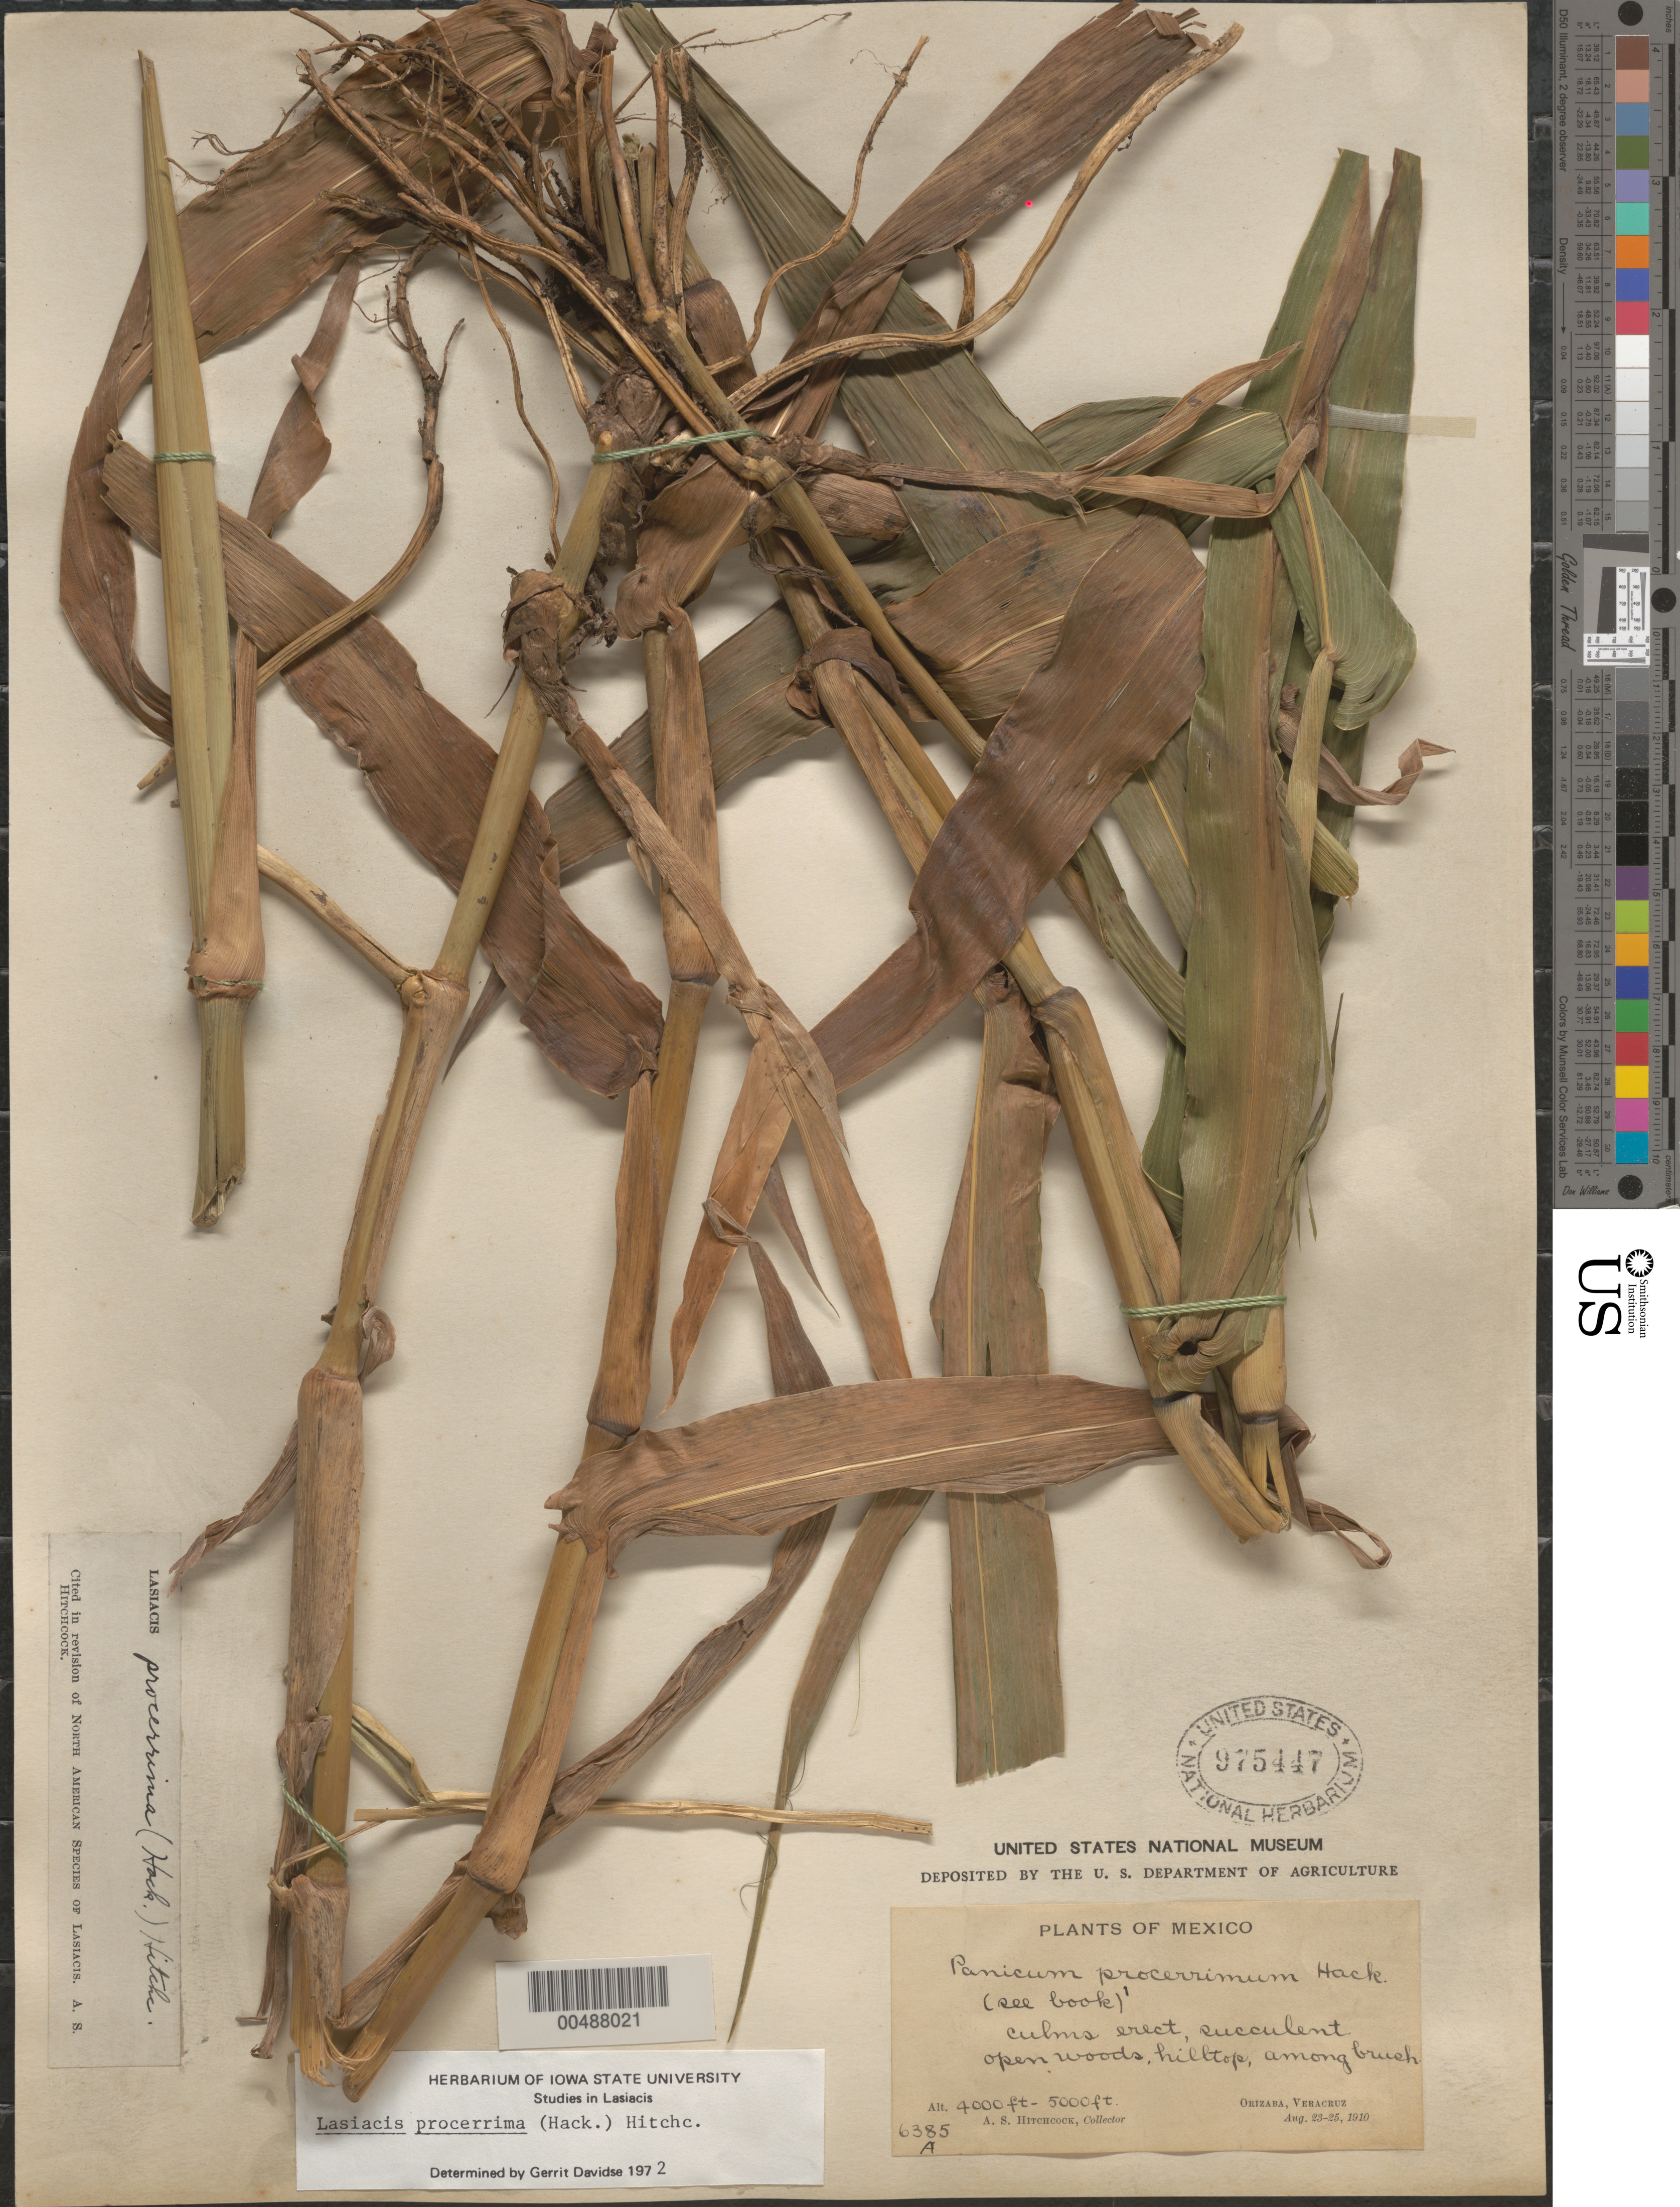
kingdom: Plantae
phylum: Tracheophyta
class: Liliopsida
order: Poales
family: Poaceae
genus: Lasiacis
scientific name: Lasiacis procerrima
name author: (Hack.) Hitchc.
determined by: Davidse, Gerrit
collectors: A. S. Hitchcock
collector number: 6385A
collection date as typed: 23 Aug 1910 to 25 Aug 1910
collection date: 1910-08-23/1910-08-25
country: Mexico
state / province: Veracruz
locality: Orizaba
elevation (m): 1219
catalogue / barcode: US 975447